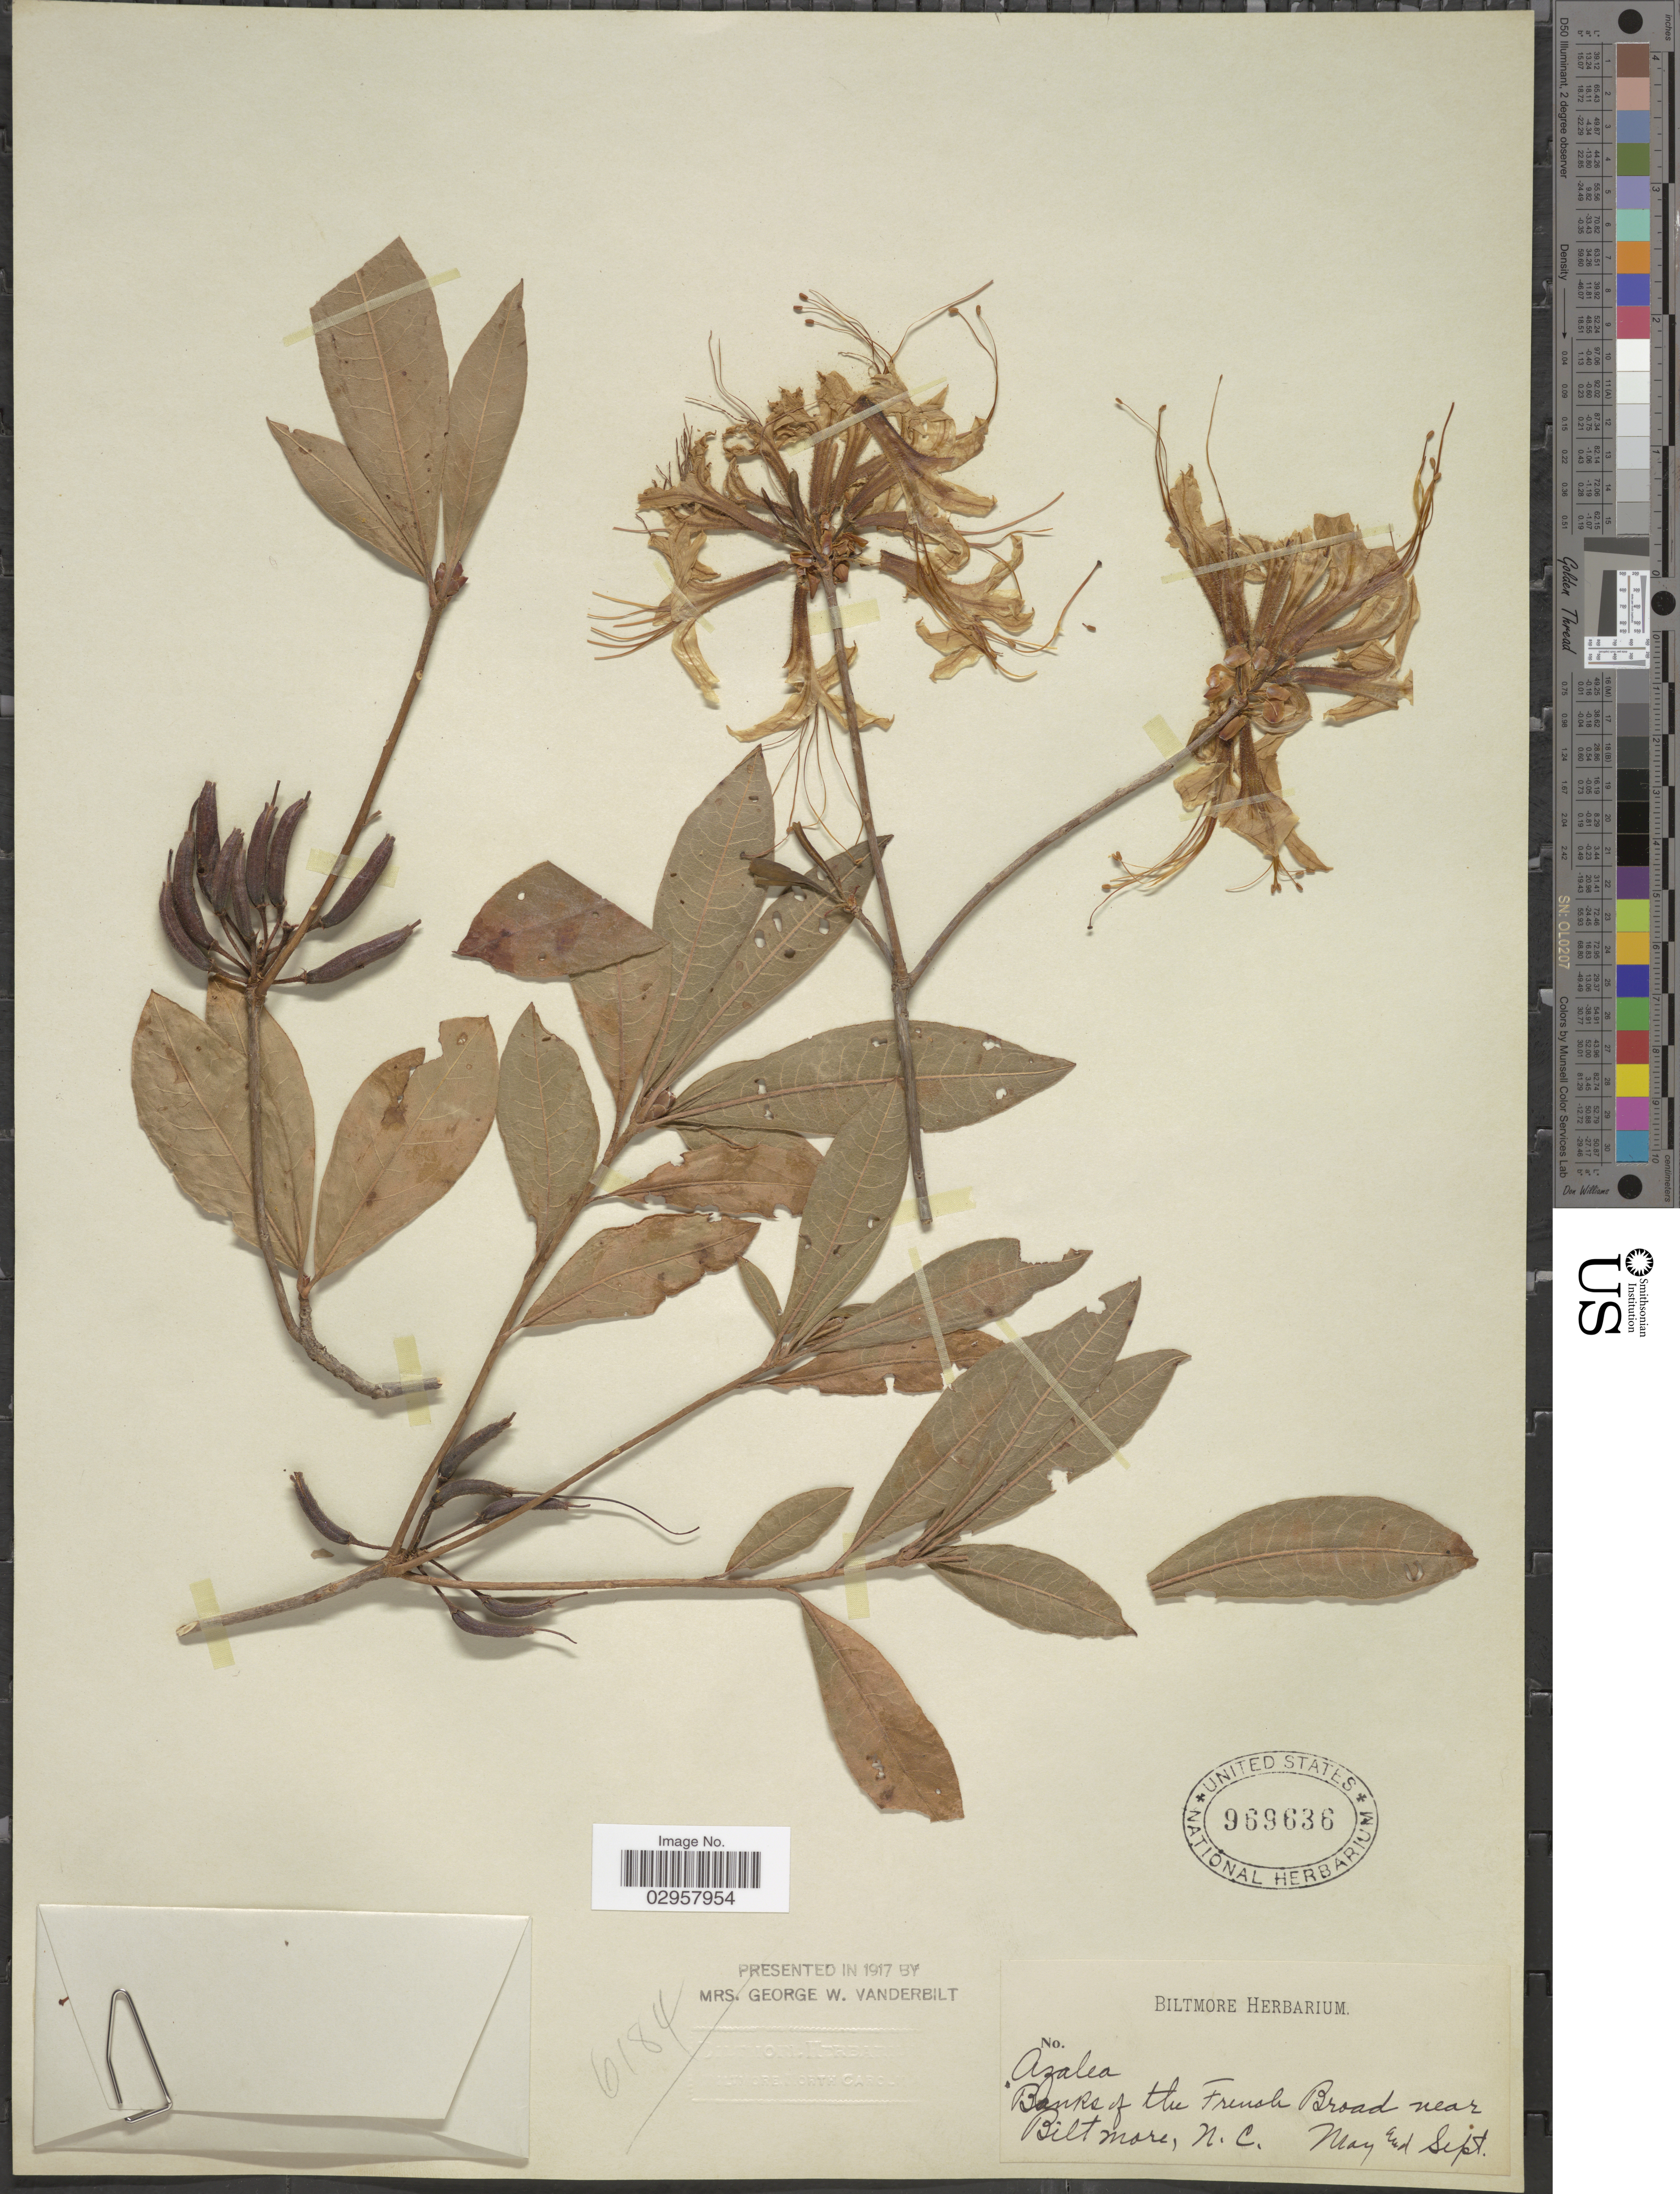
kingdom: Plantae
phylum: Tracheophyta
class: Magnoliopsida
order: Ericales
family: Ericaceae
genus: Rhododendron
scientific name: Rhododendron calendulaceum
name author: (Michx.) Torr.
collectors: ex herb. Biltmore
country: United States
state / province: North Carolina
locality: Banks of the French Broad near Bitlmore.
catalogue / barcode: US 969636